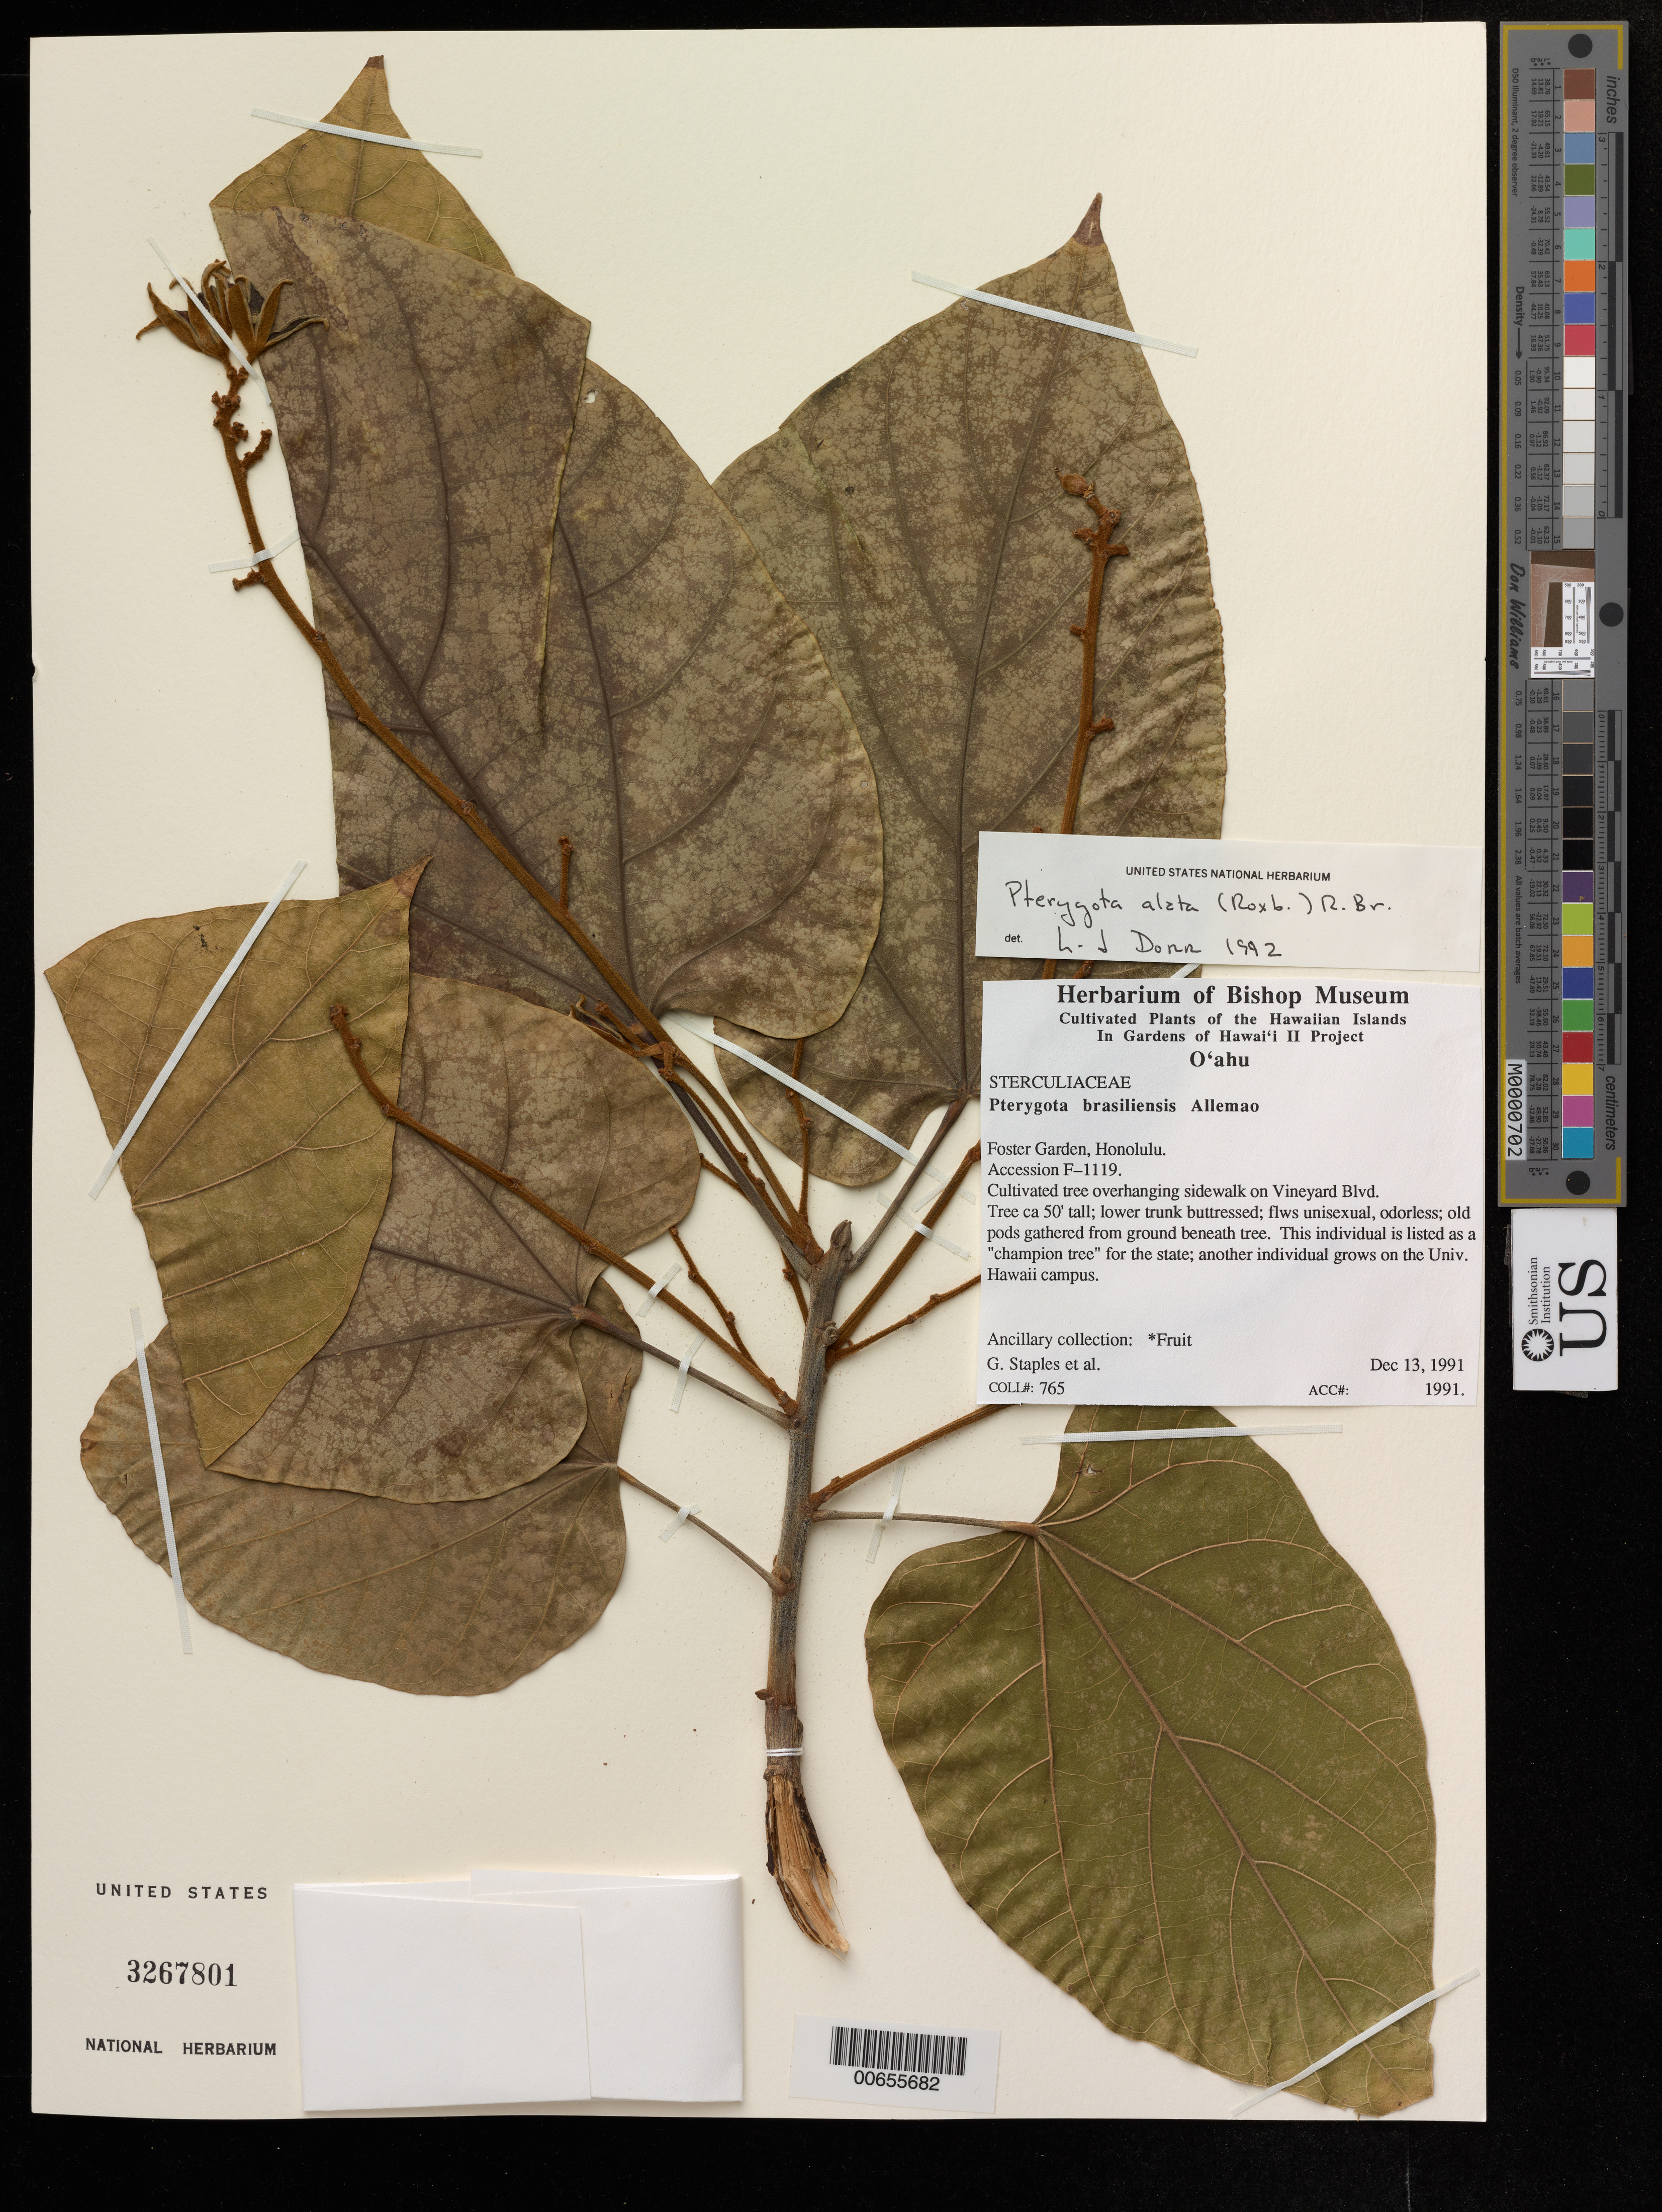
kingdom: Plantae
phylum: Tracheophyta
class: Magnoliopsida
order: Malvales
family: Malvaceae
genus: Pterygota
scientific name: Pterygota alata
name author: (Roxb.) R. Br.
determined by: Dorr, Laurence J., Curator (BOT), Smithsonian Institution - National Museum of Natural History (UNITED STATES)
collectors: G. Staples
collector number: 765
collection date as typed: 13 Dec 1991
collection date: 1991-12-13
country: United States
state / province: Hawaii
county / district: Honolulu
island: Oahu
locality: O'ahu. Foster Garden, Honolulu, Vineyard Blvd.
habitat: Cultivated tree overhanging sidewalk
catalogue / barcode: US 3267801